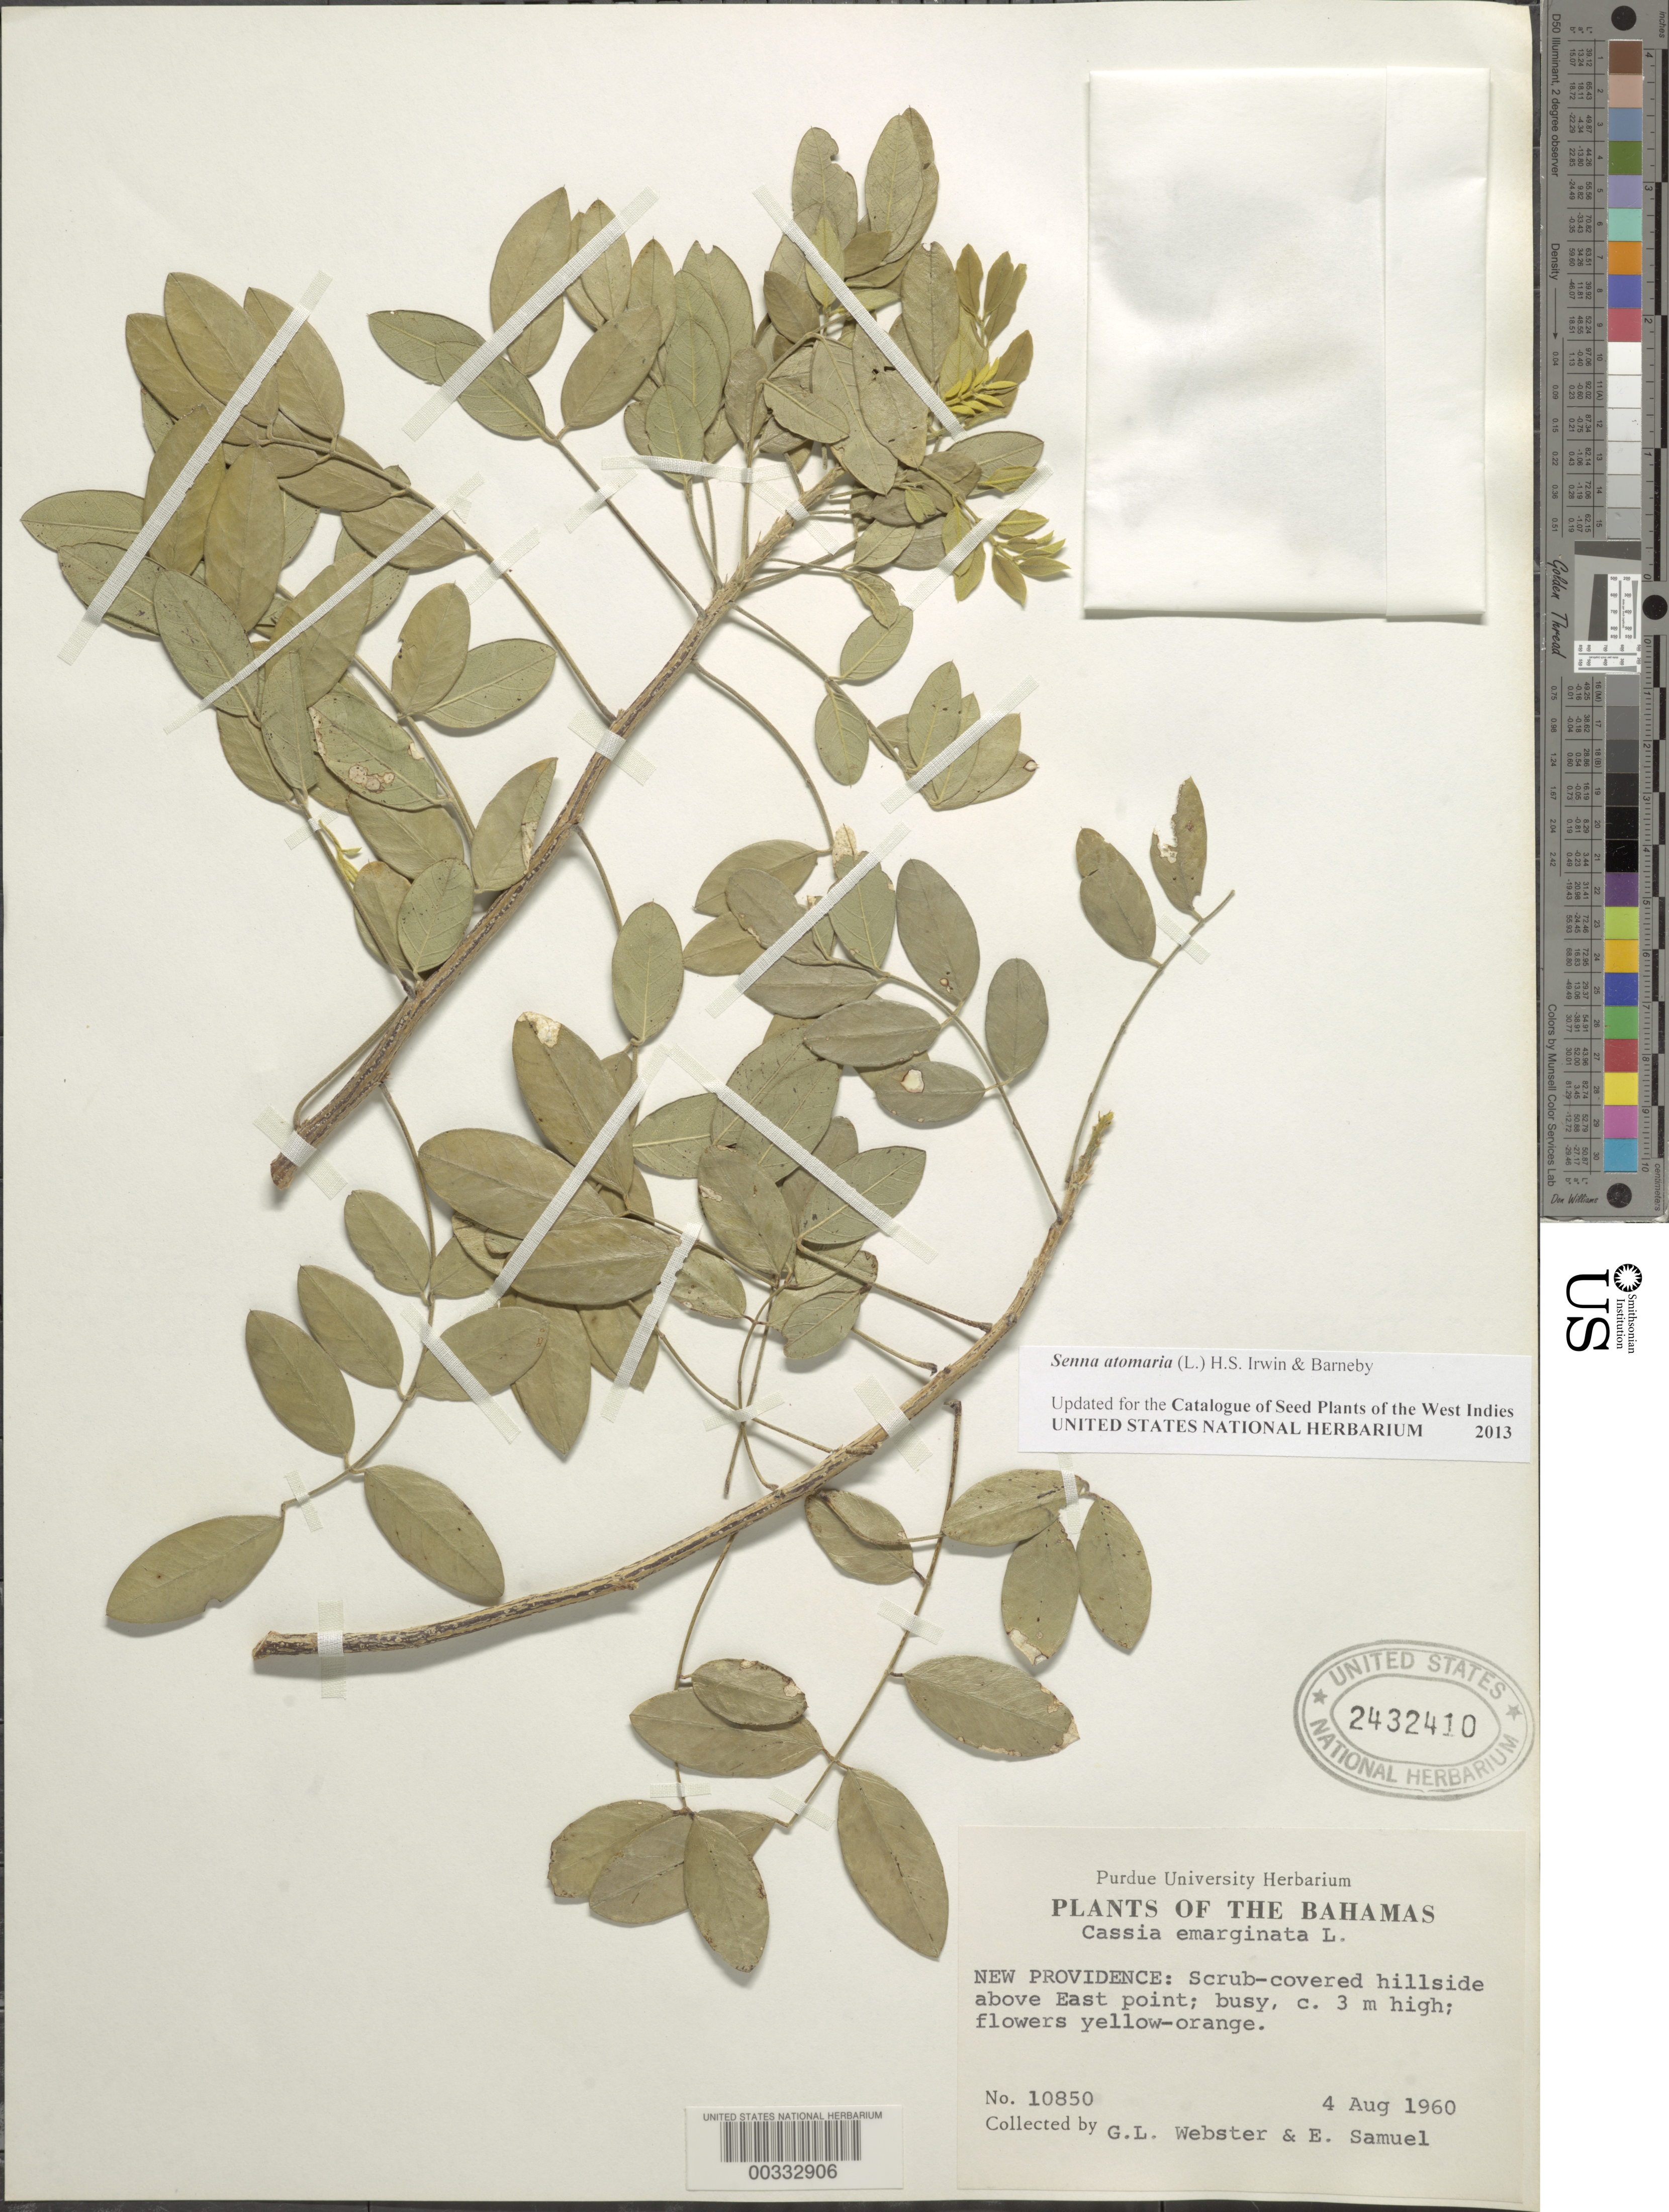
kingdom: Plantae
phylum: Tracheophyta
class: Magnoliopsida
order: Fabales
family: Fabaceae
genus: Senna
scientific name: Senna atomaria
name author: (L.) H.S. Irwin & Barneby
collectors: G. L. Webster & E. Samuel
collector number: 10850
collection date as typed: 04 Aug 1960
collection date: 1960-08-04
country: Bahamas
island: New Providence Island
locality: Above east point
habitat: Hillside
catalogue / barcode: US 2432410